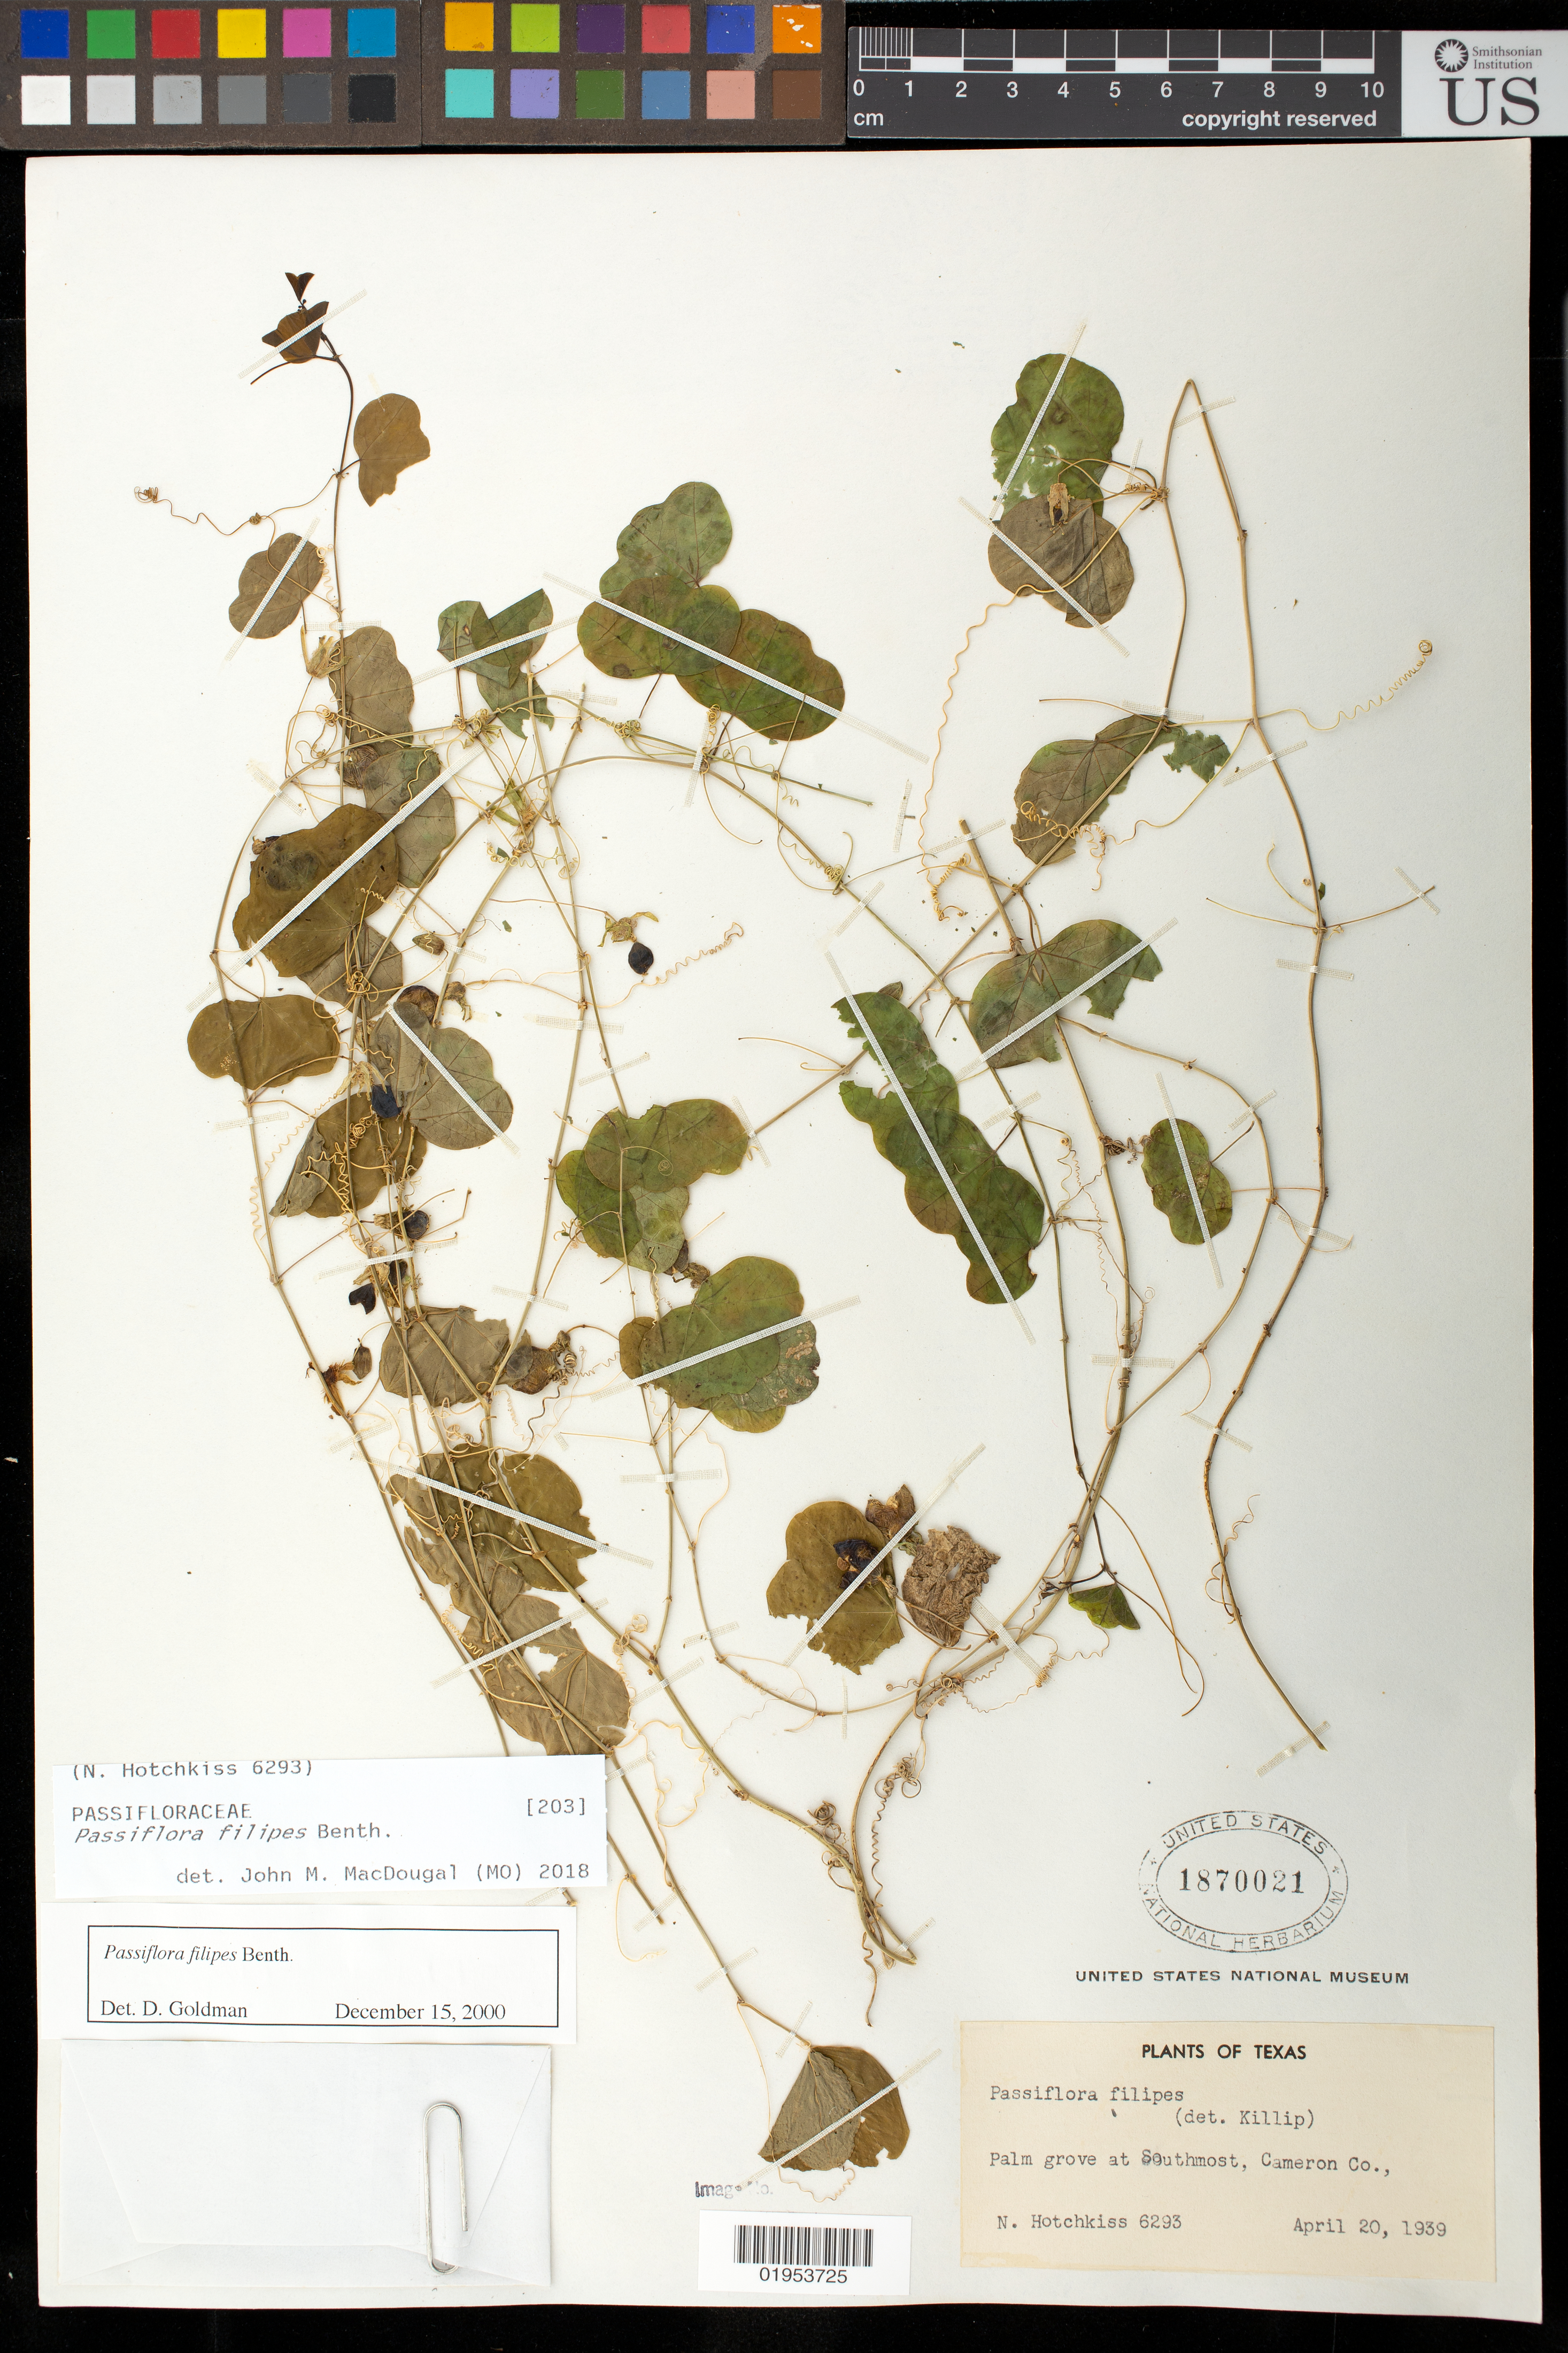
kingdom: Plantae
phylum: Tracheophyta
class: Magnoliopsida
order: Malpighiales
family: Passifloraceae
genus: Passiflora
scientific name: Passiflora filipes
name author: Benth.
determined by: Goldman, D. H.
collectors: N. Hotchkiss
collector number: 6293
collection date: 1939-04-20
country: United States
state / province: Texas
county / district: Cameron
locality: Palm grove at Southmost.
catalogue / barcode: US 1870021